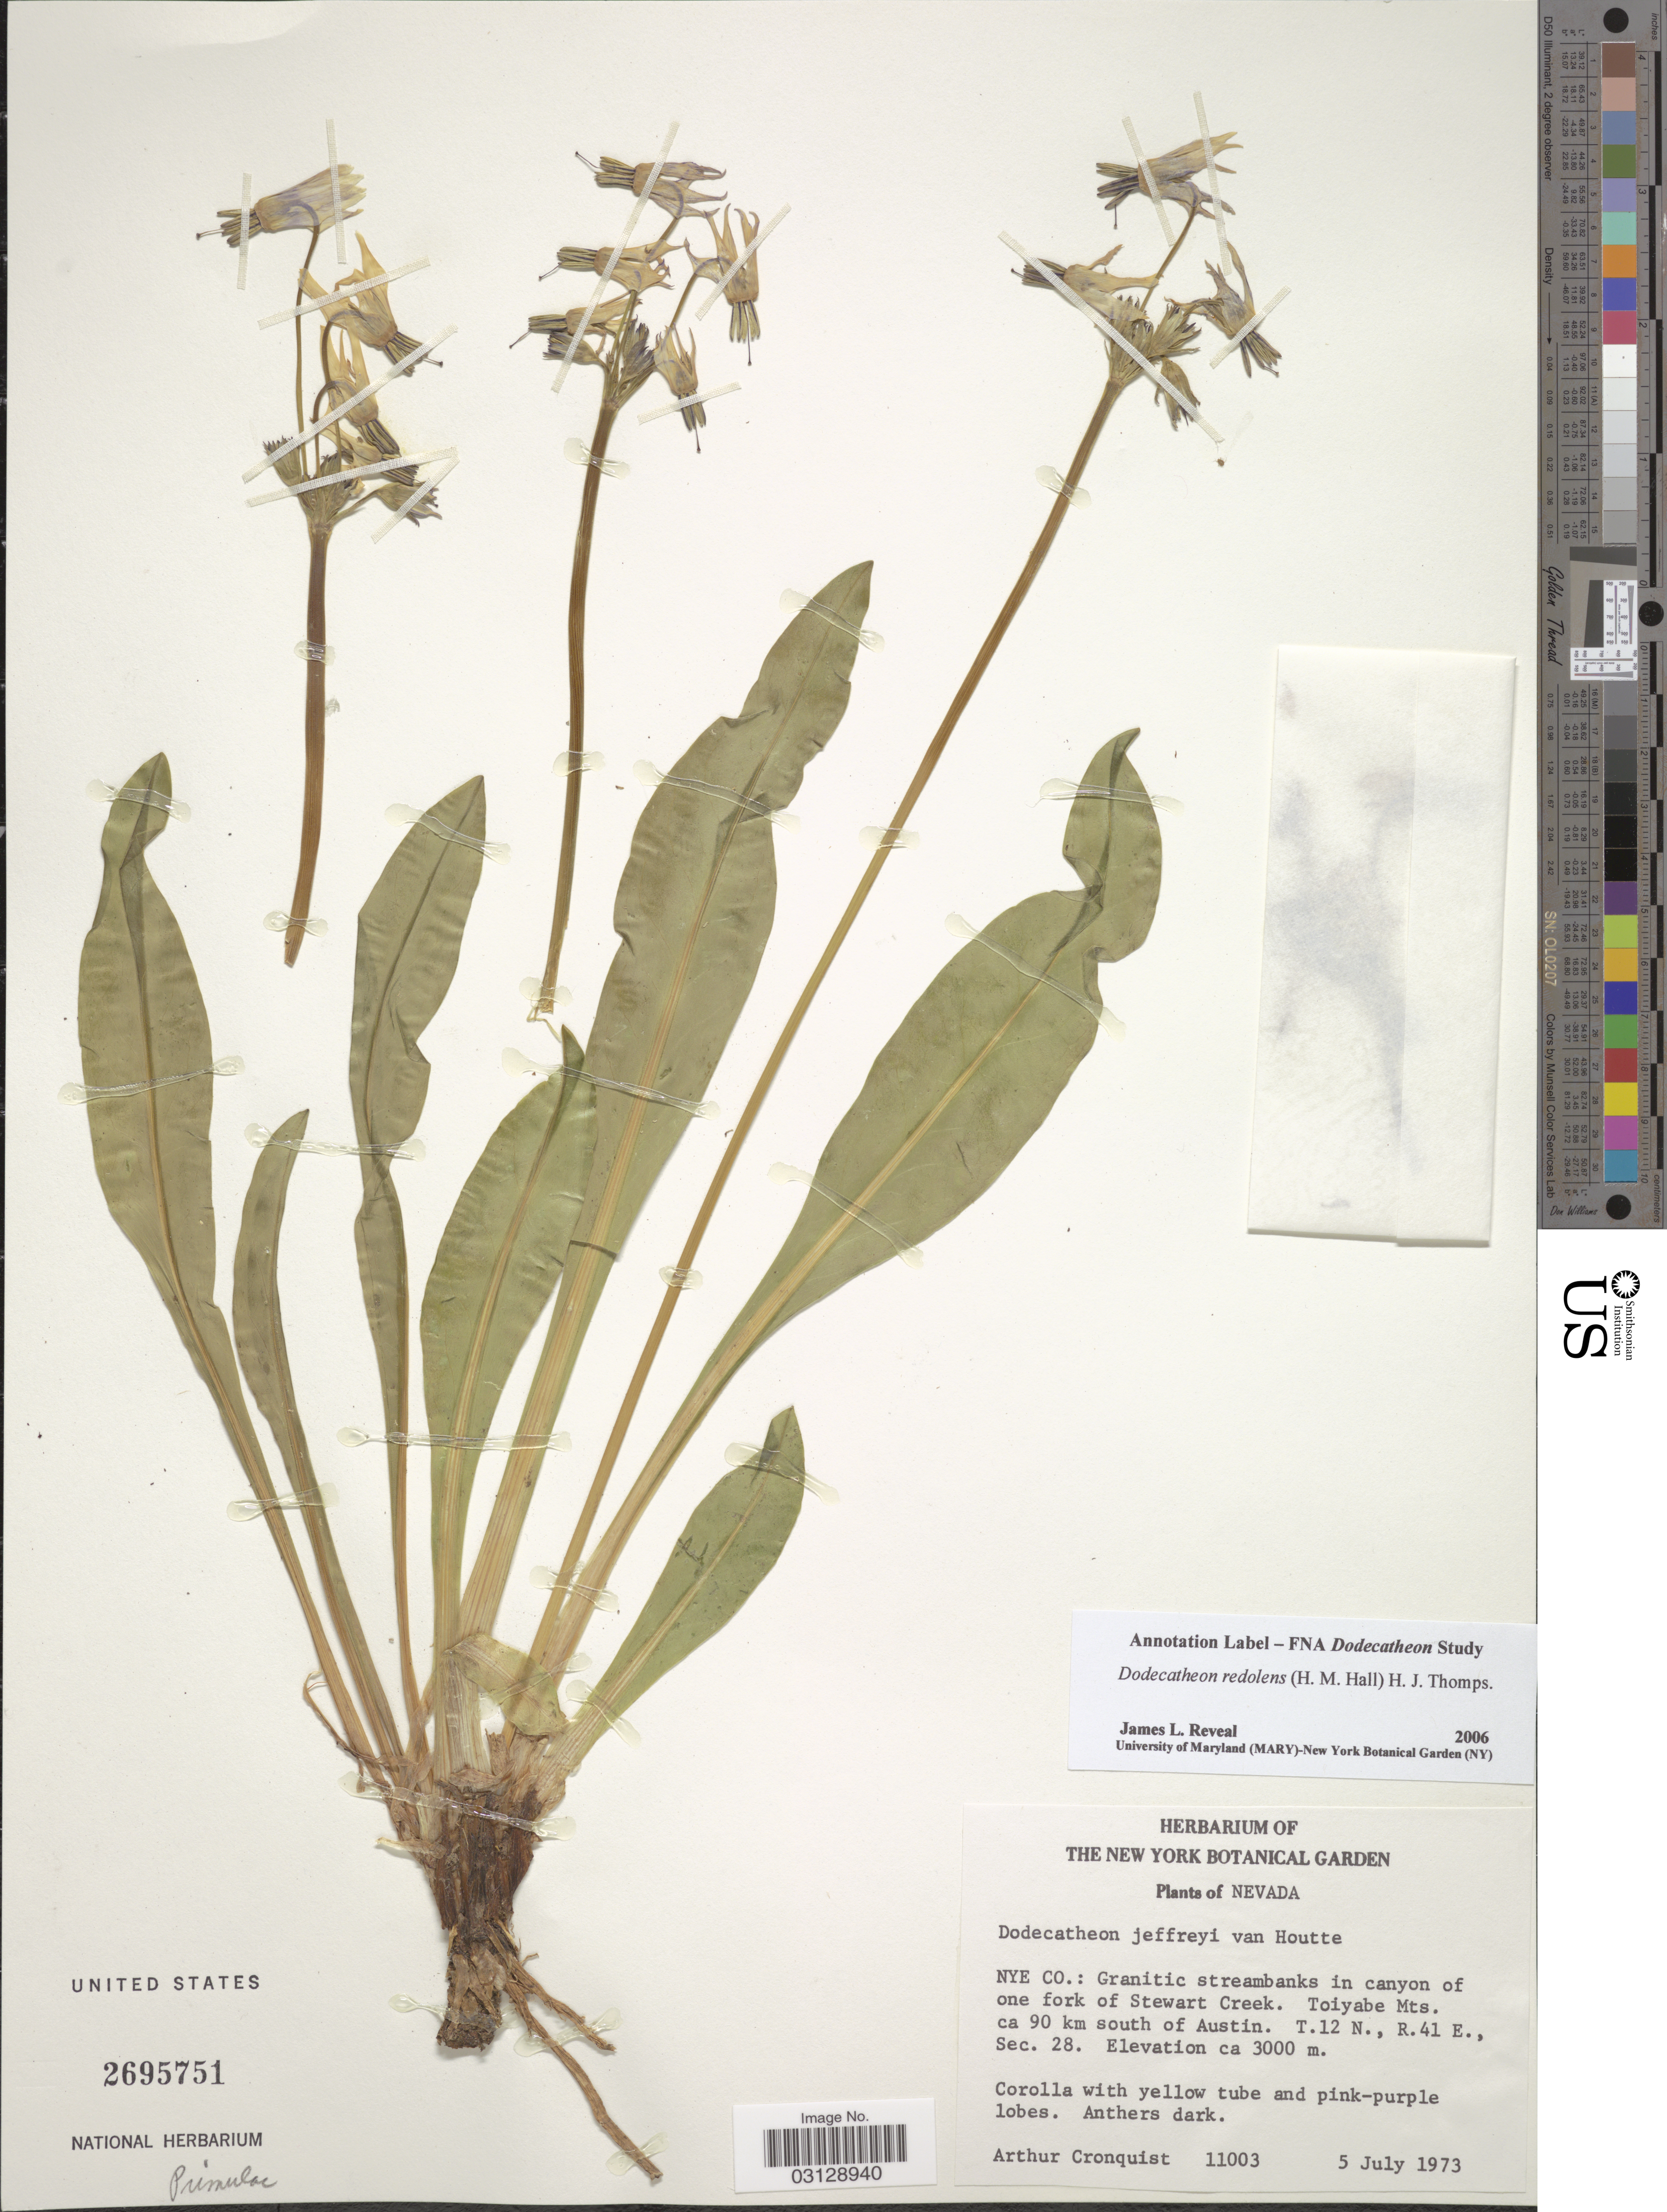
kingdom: Plantae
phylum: Tracheophyta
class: Magnoliopsida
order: Ericales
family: Primulaceae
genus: Dodecatheon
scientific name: Dodecatheon redolens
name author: (H.M. Hall) H.J. Thomps.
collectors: A. J. Cronquist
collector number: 11003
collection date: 1973-07-05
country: United States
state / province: Nevada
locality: Nye Co.: Granitic streambanks in canyon of one fork of Stewart Creek. Toiyabe Mts. ca 91 km south of Austin. T.12 N., R.41 E., Sec. 28.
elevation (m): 3000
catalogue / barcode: US 2695751